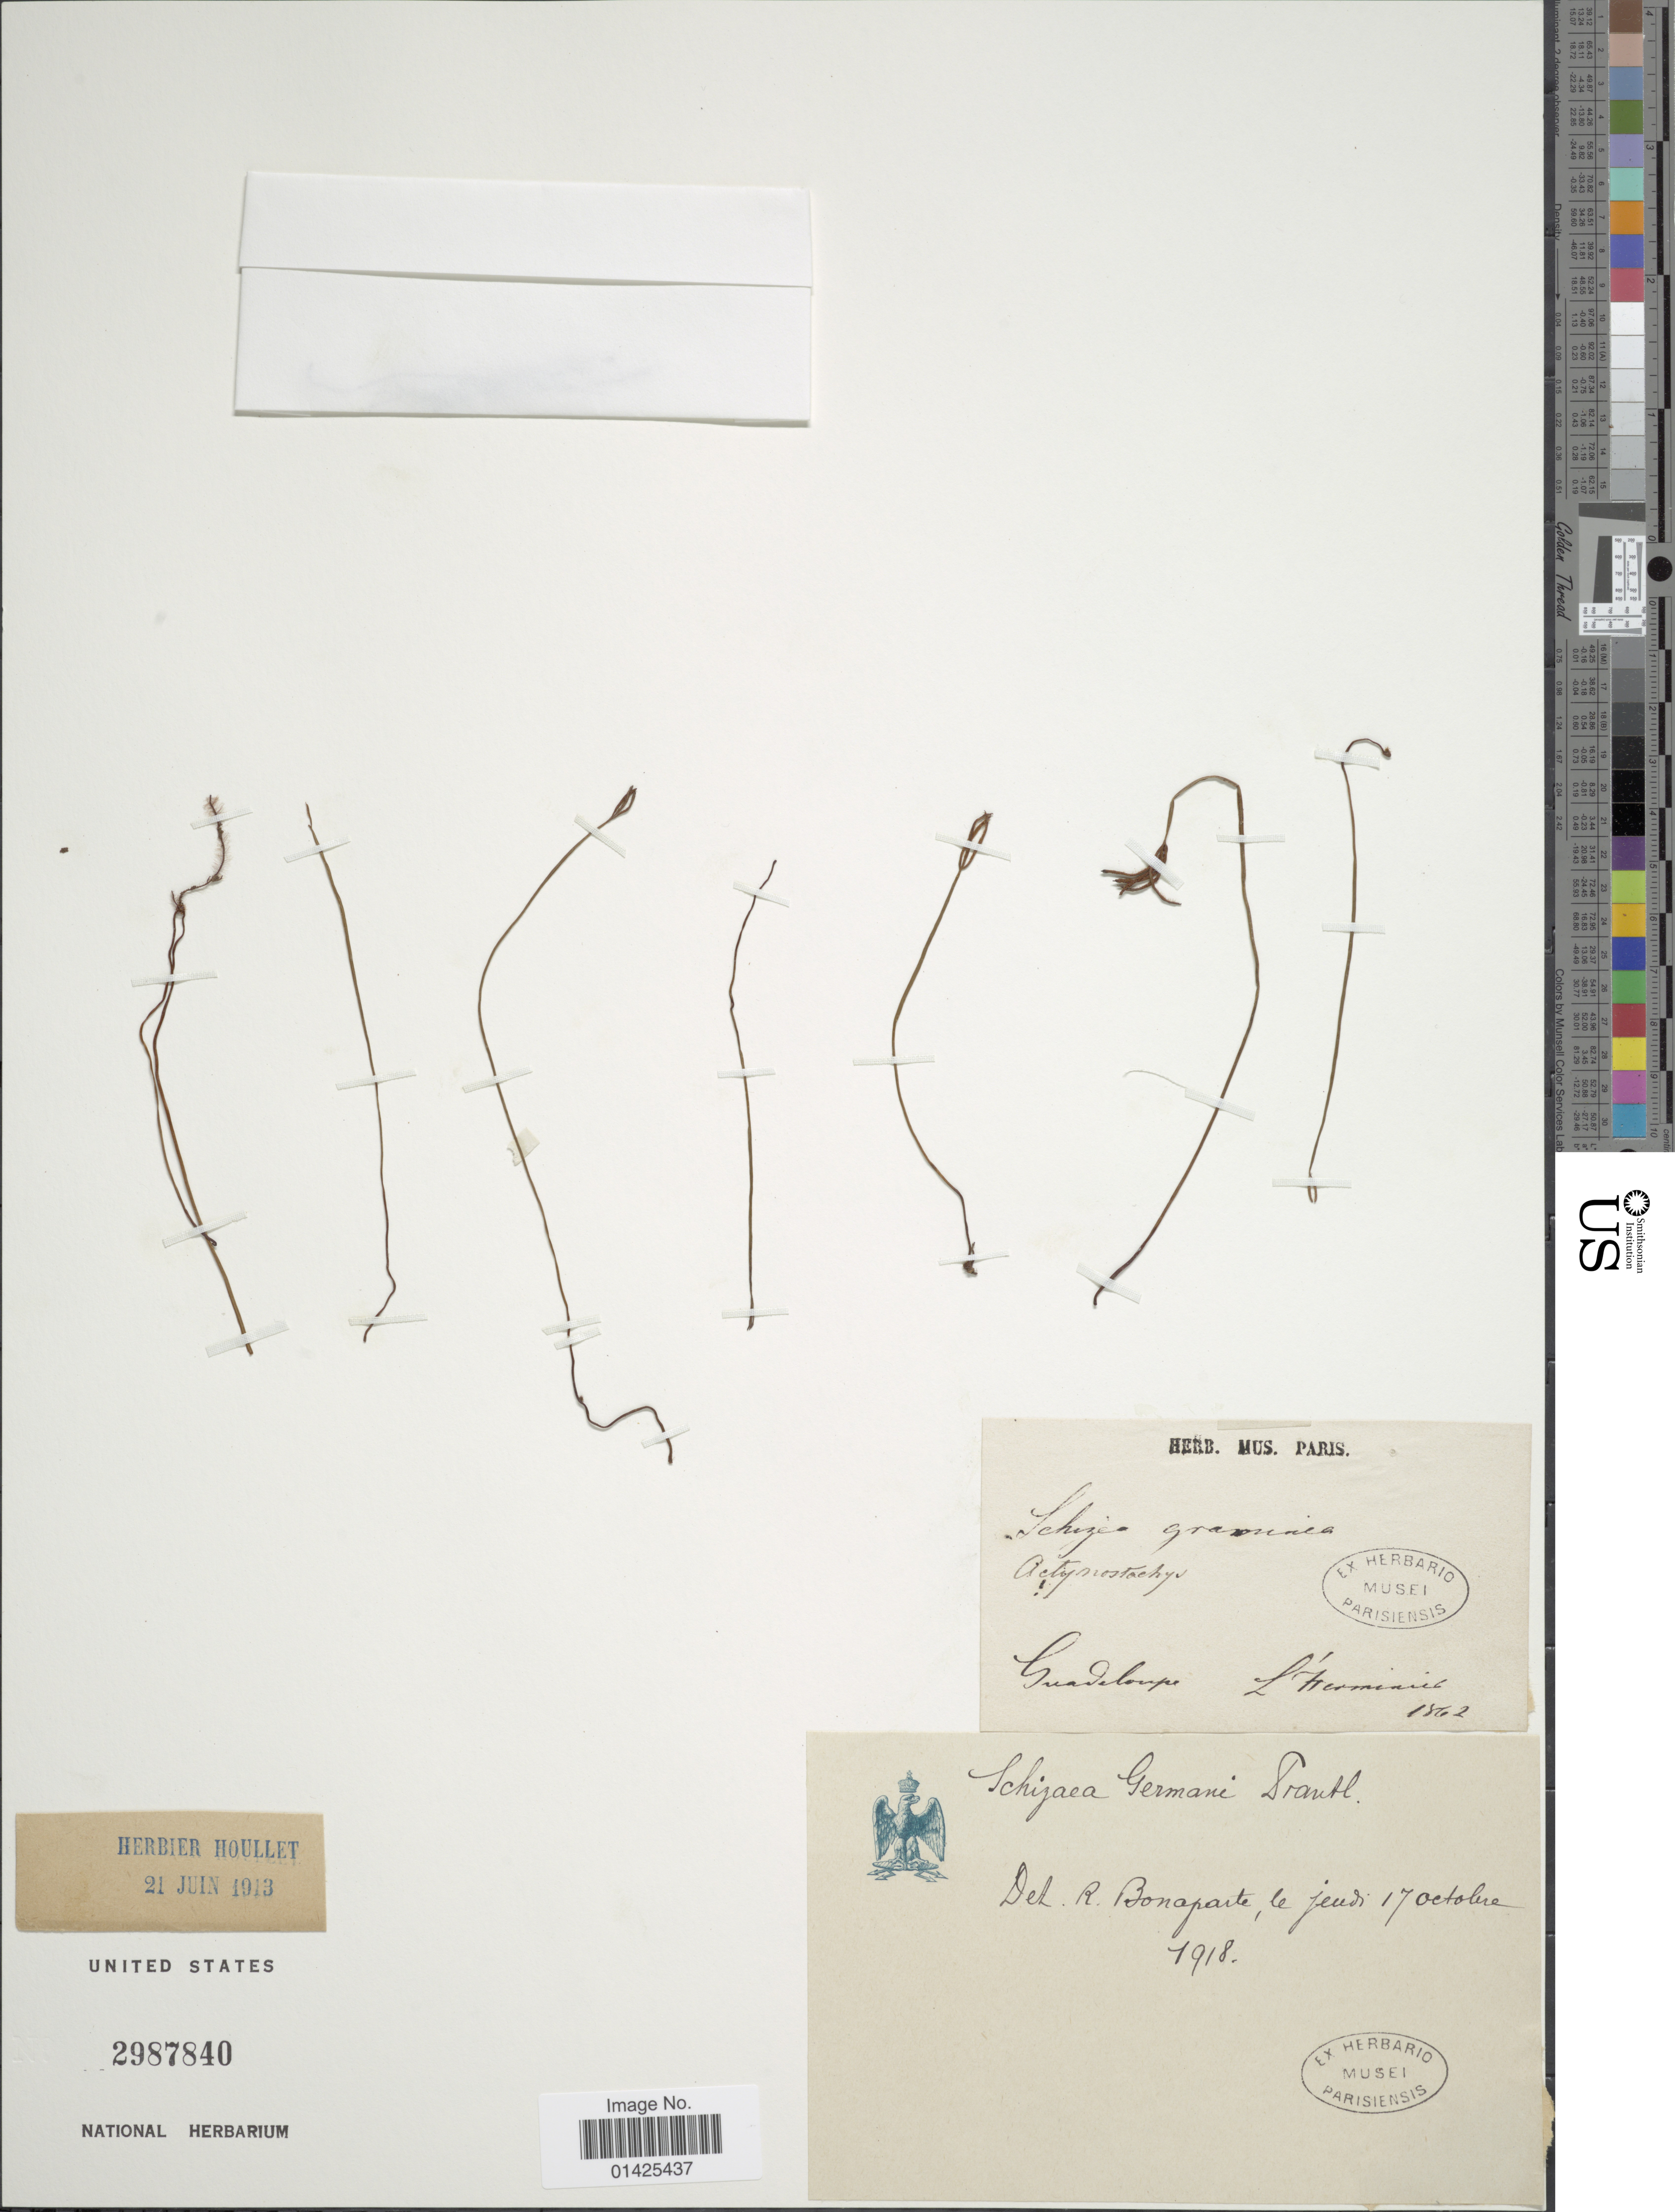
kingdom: Plantae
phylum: Tracheophyta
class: Polypodiopsida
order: Schizaeales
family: Schizaeaceae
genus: Actinostachys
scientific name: Actinostachys pennula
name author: (Sw.) Hook.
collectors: F. L'Herminier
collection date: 1918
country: Guadeloupe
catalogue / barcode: US 2987840